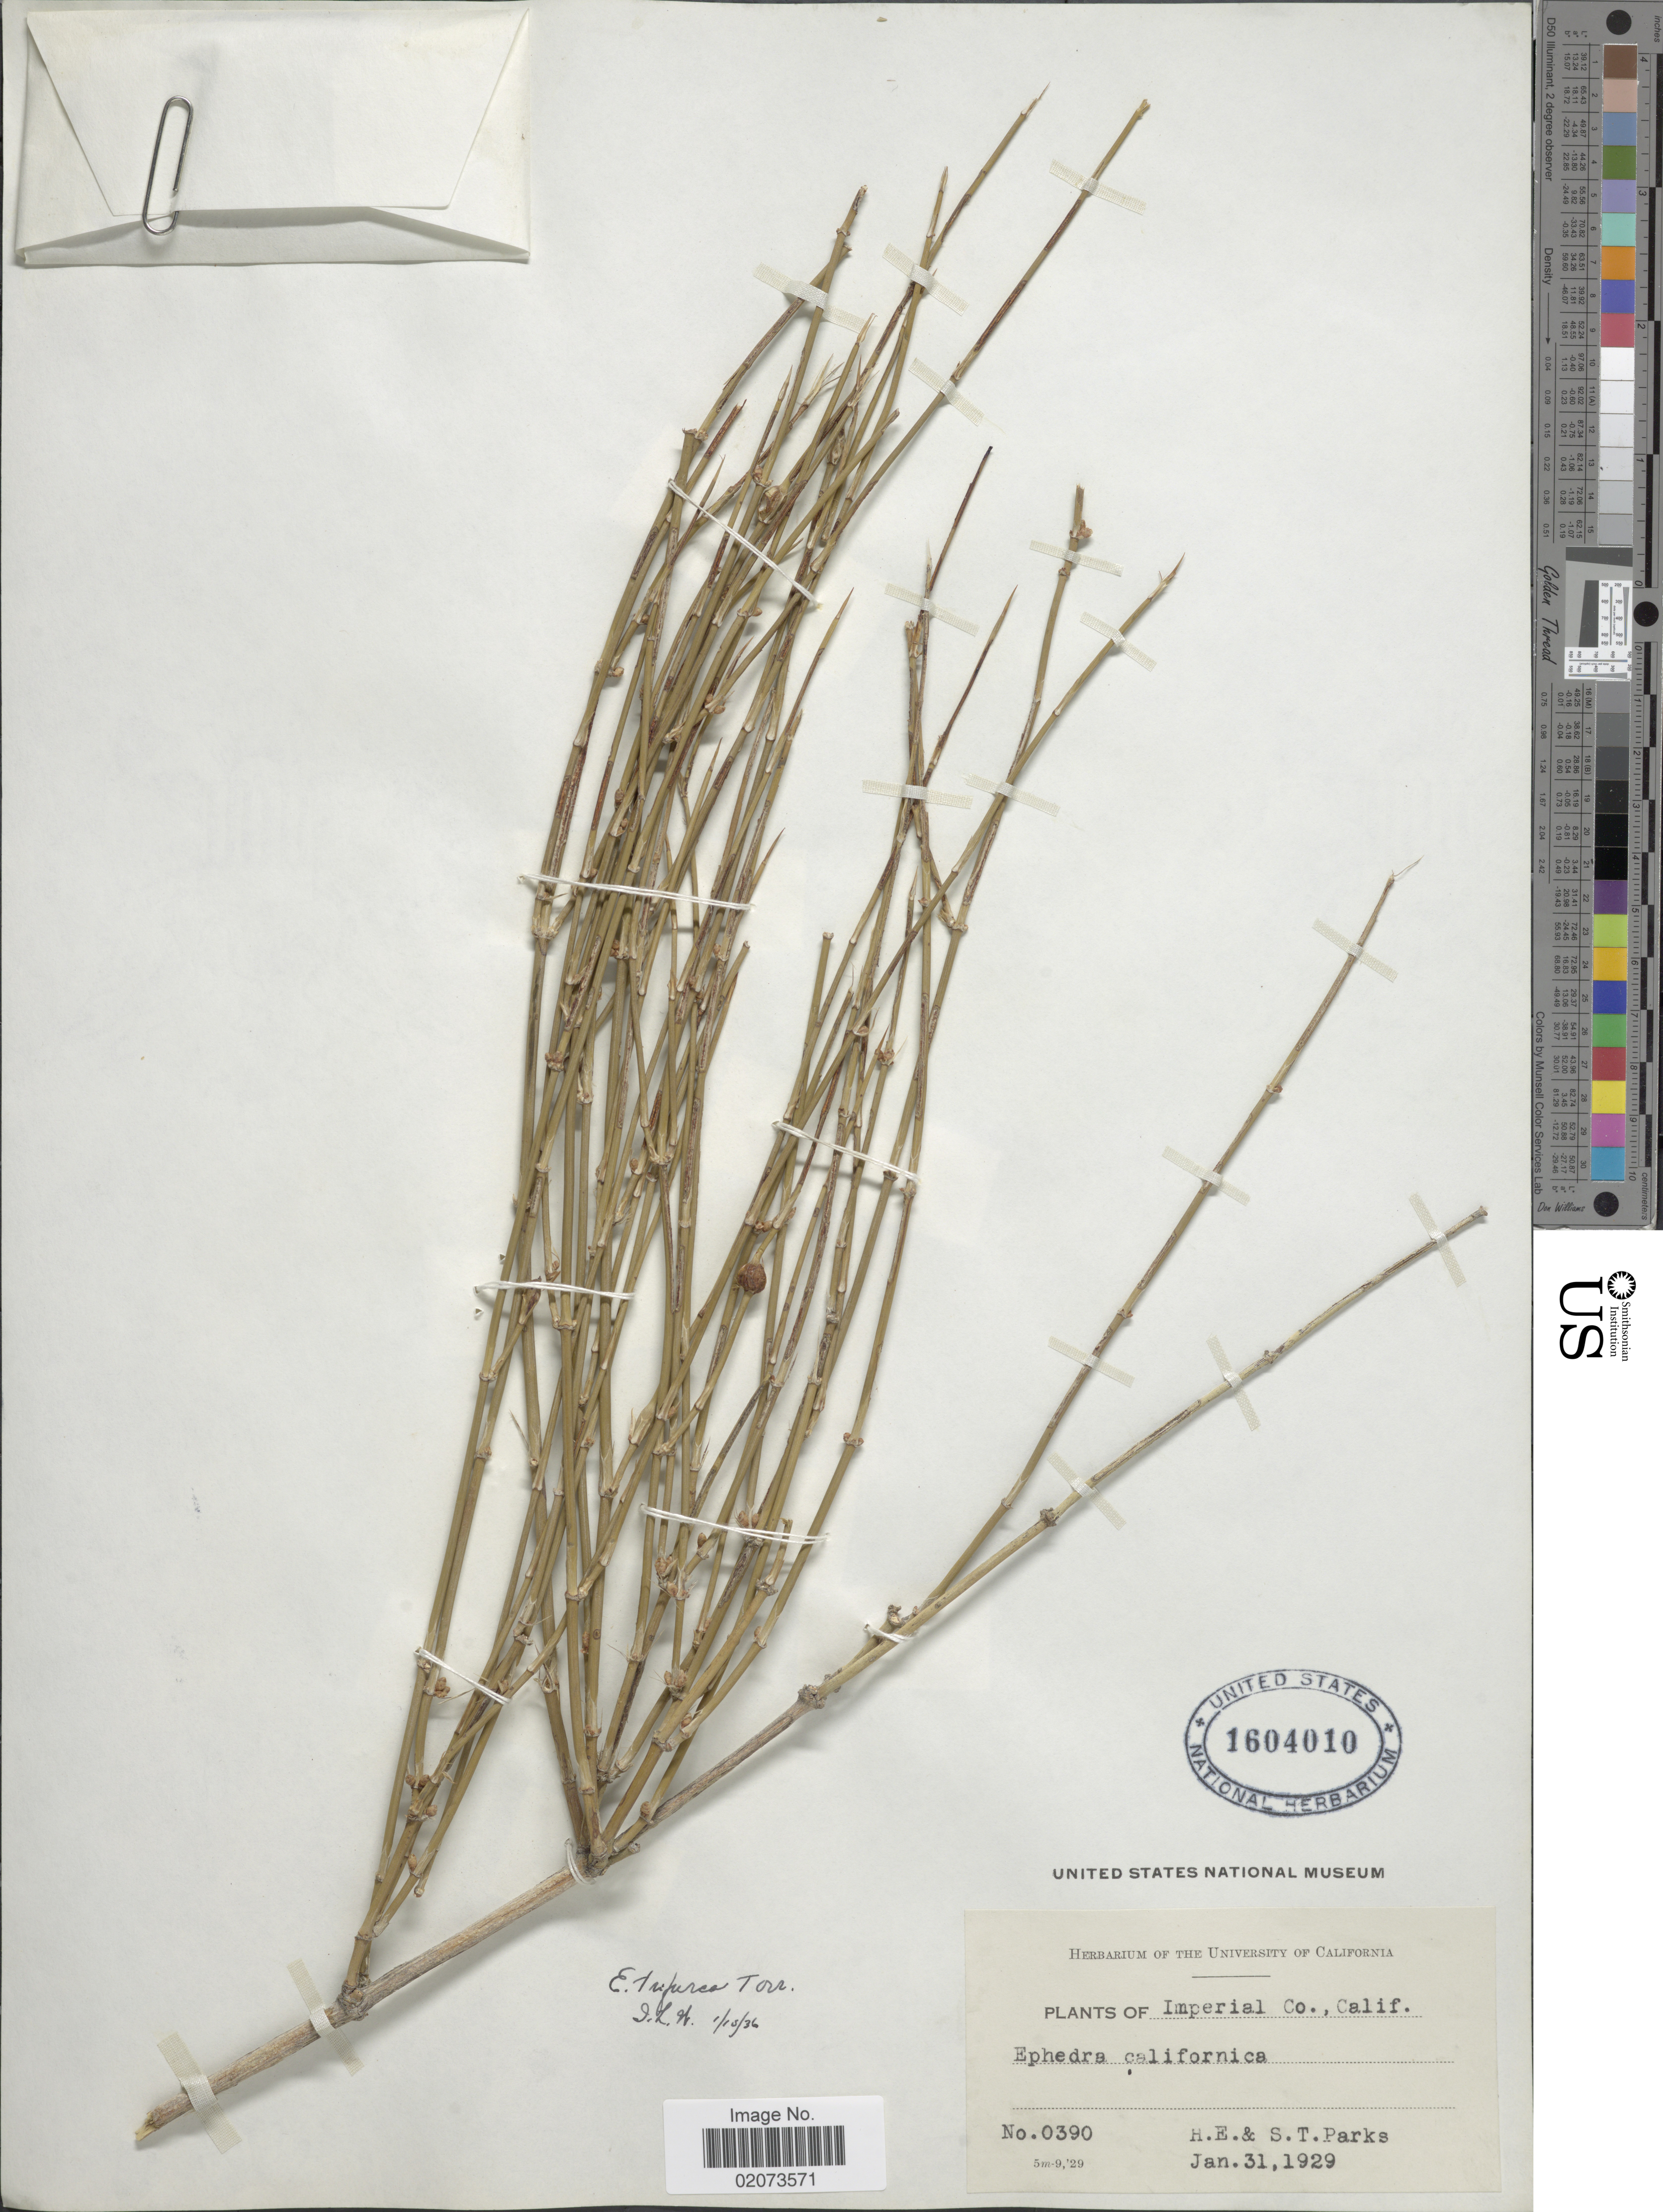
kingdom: Plantae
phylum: Tracheophyta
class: Gnetopsida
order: Ephedrales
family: Ephedraceae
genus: Ephedra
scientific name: Ephedra trifurca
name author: Torr. ex S. Watson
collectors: H. E. Parks & S. Parks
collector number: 0390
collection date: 1929-01-31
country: United States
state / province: California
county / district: Imperial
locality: Imperial co.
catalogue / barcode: US 1604010